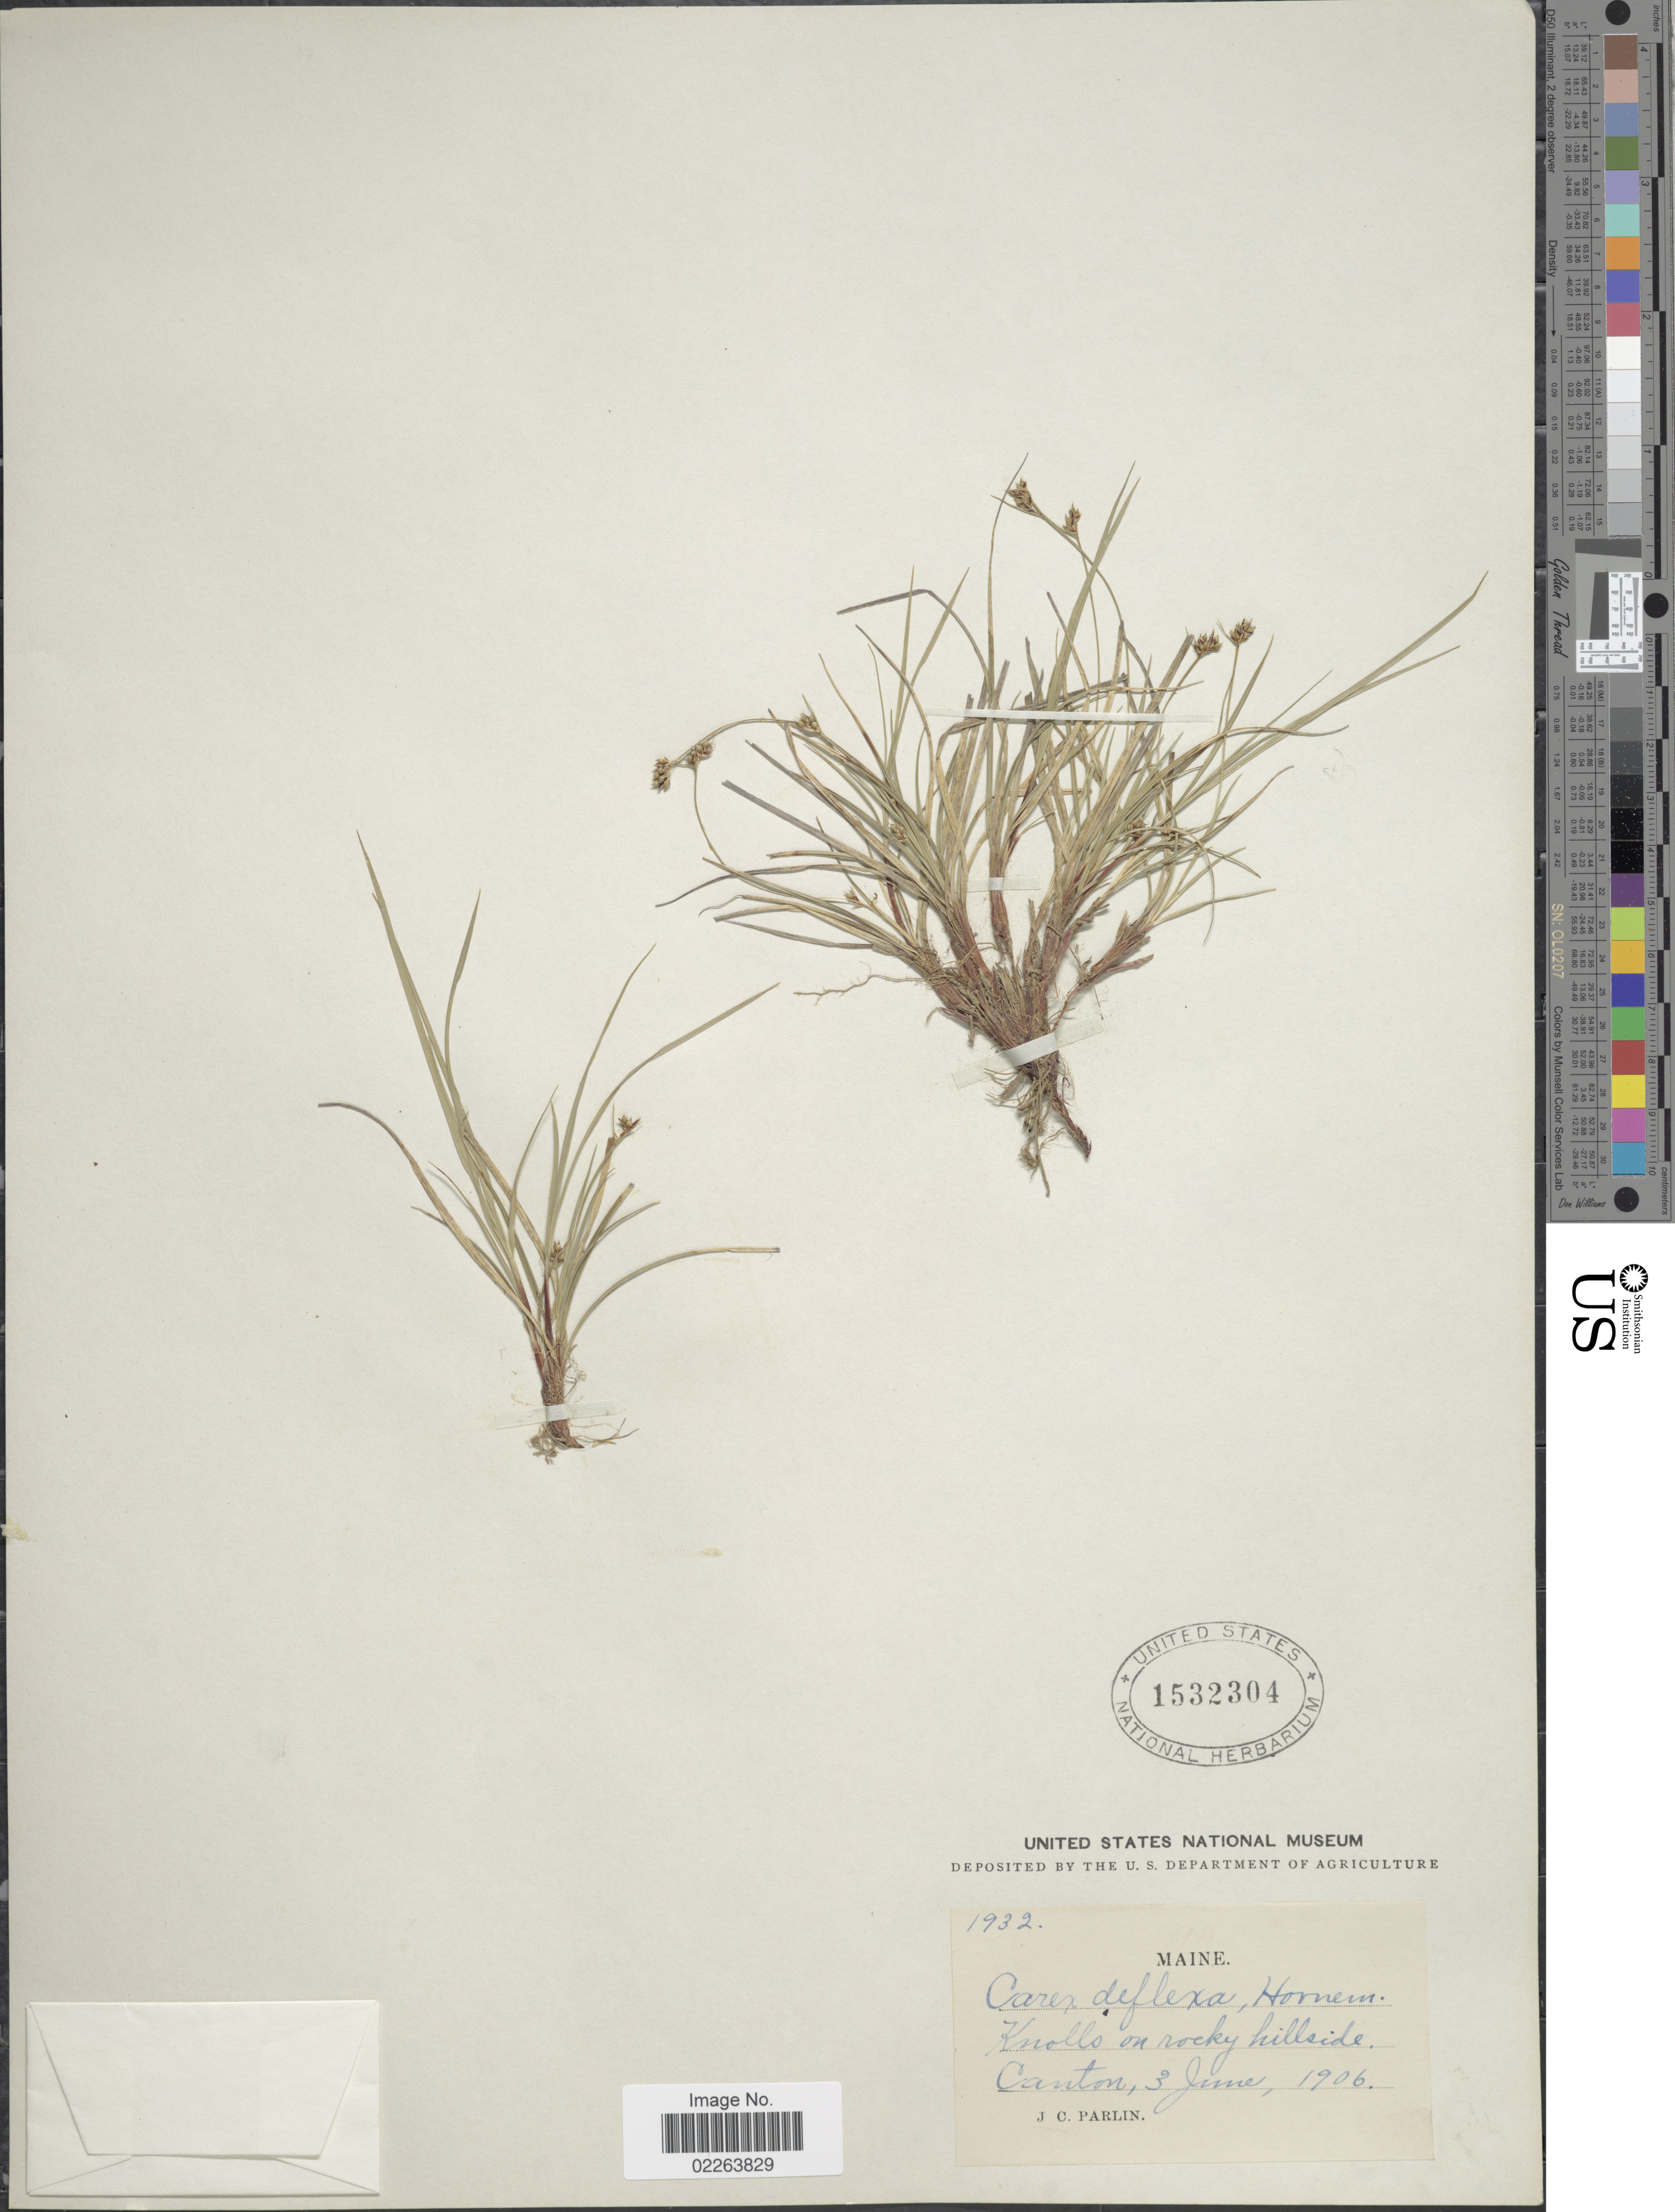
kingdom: Plantae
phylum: Tracheophyta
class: Liliopsida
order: Poales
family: Cyperaceae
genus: Carex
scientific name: Carex deflexa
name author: Hornem.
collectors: J. Parlin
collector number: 1932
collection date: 1906-06-03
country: United States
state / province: Maine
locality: Canton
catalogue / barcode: US 1532304